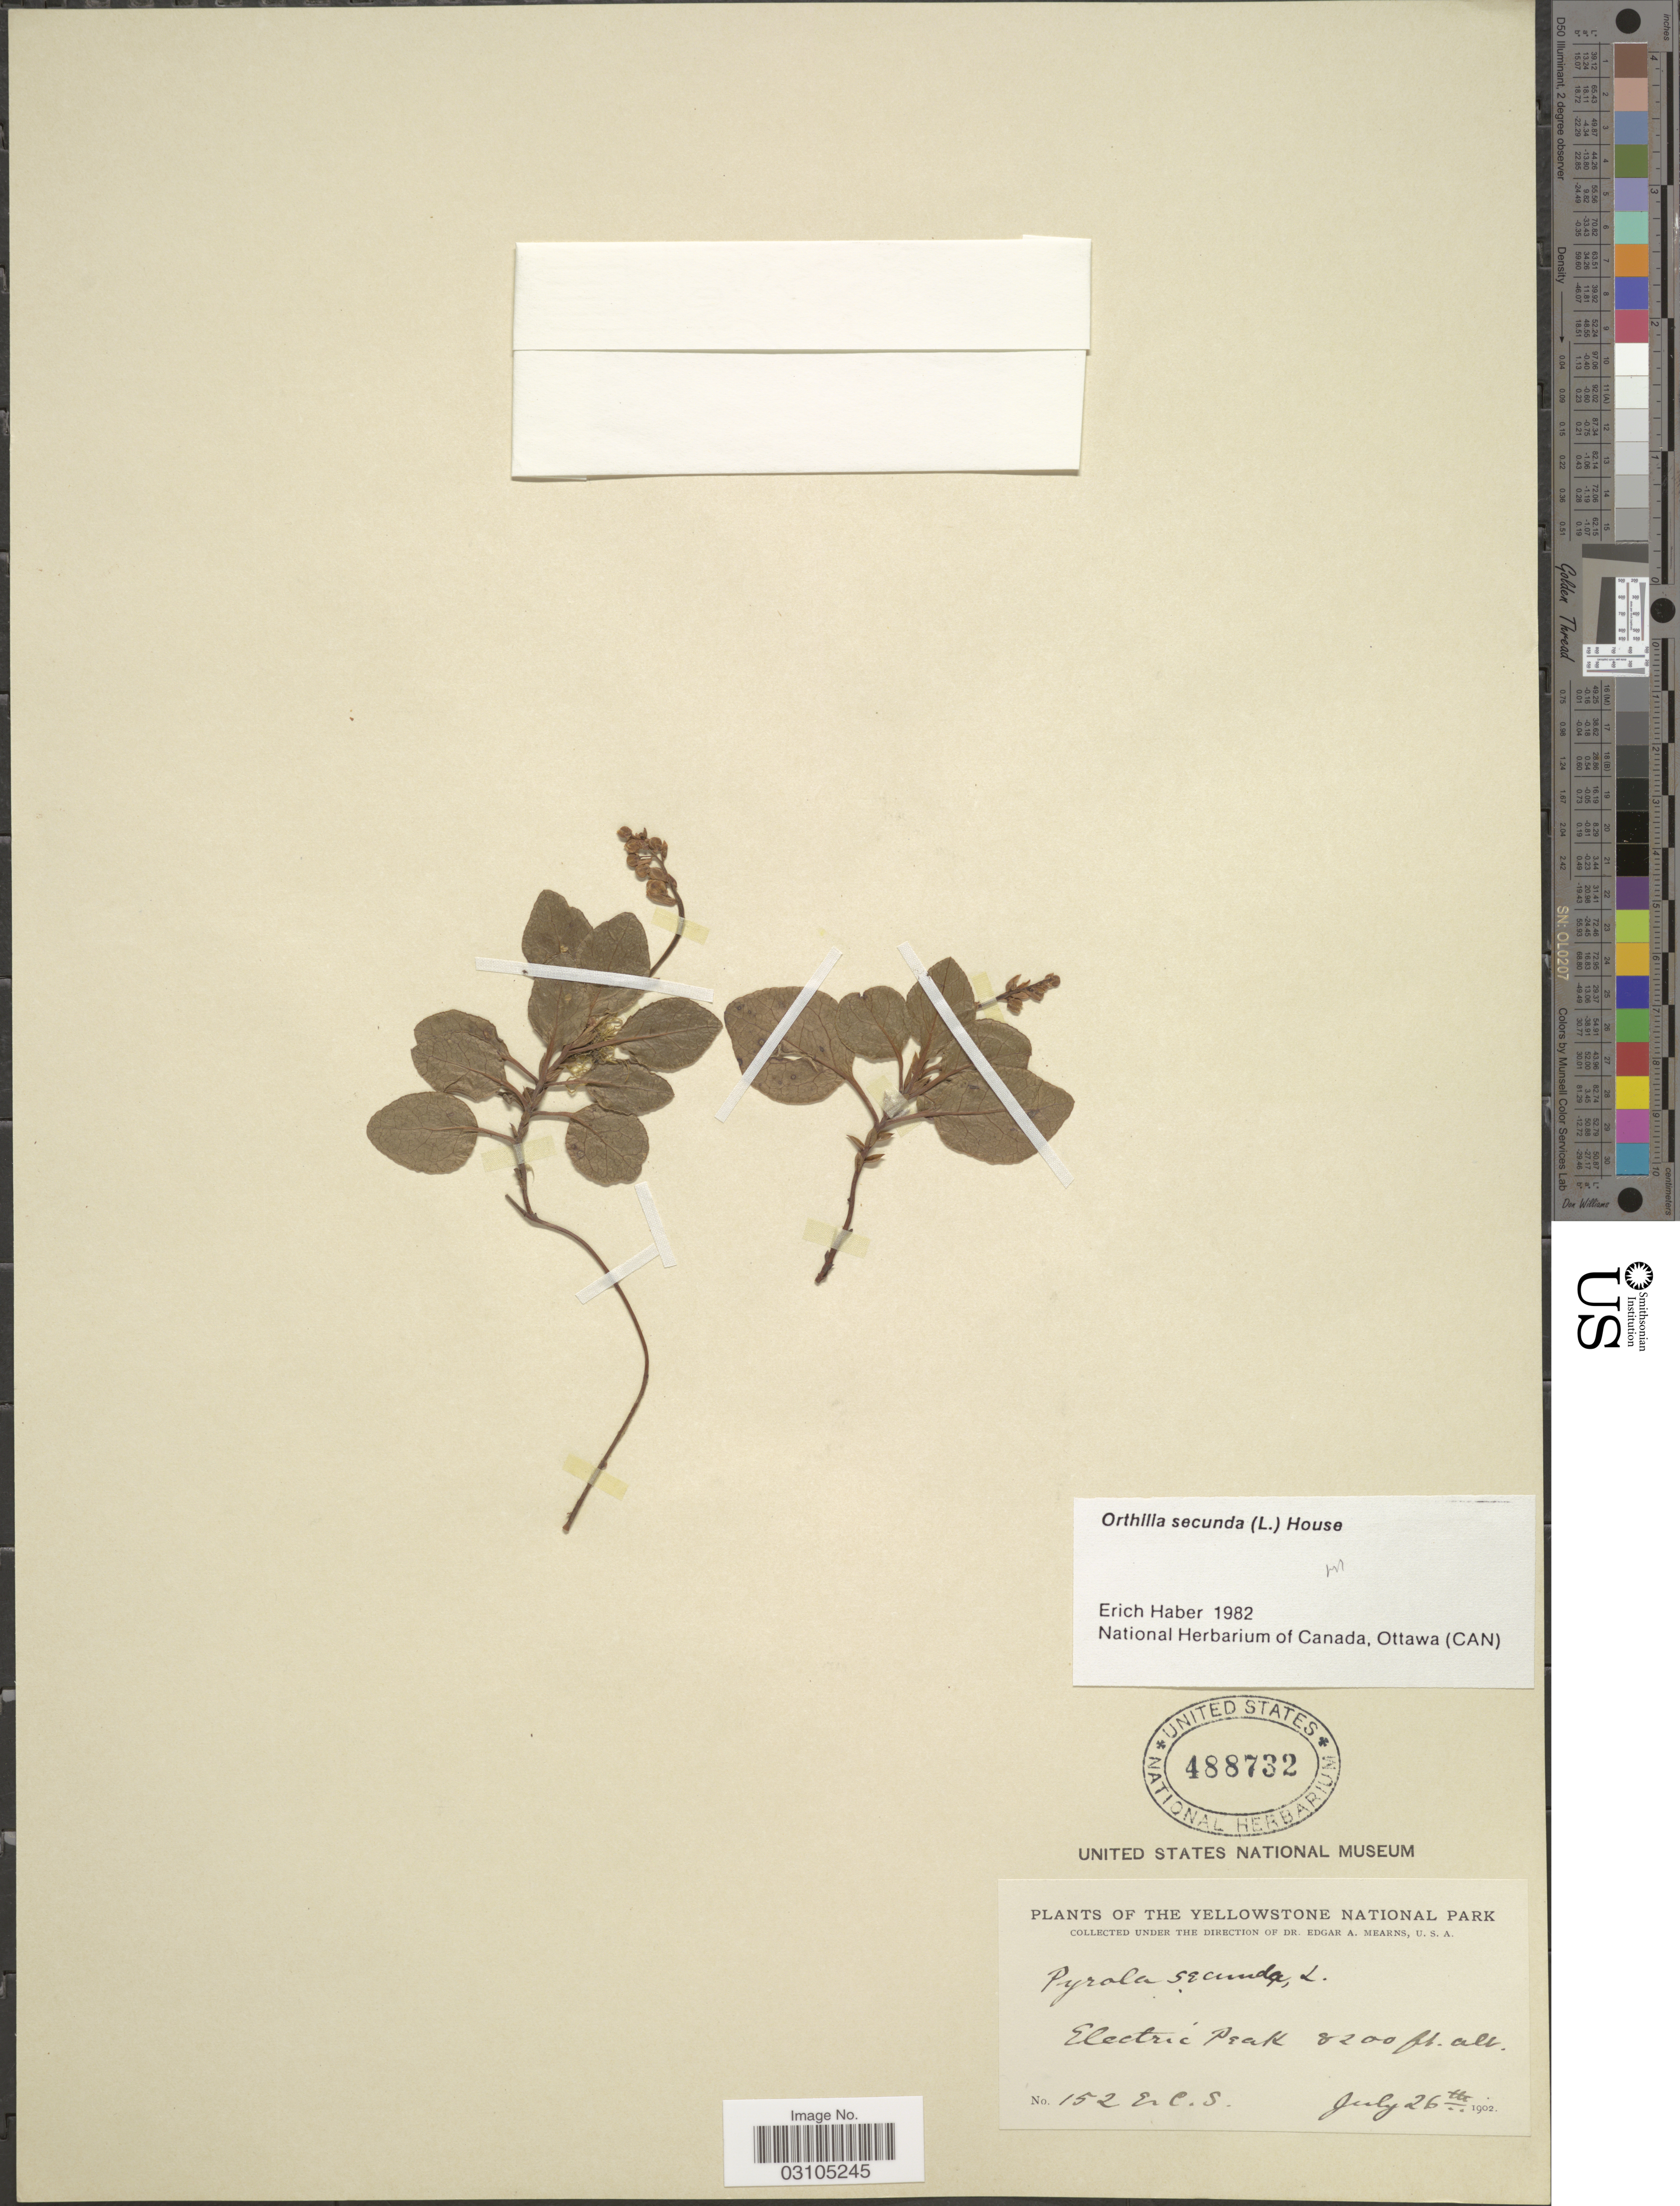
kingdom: Plantae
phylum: Tracheophyta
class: Magnoliopsida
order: Ericales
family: Ericaceae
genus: Orthilia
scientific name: Orthilia secunda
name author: (L.) House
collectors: E. C. Smith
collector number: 152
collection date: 1902-07-26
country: United States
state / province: Montana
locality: Yellowstone National Park. Electric Peak.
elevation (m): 2499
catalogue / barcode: US 488732